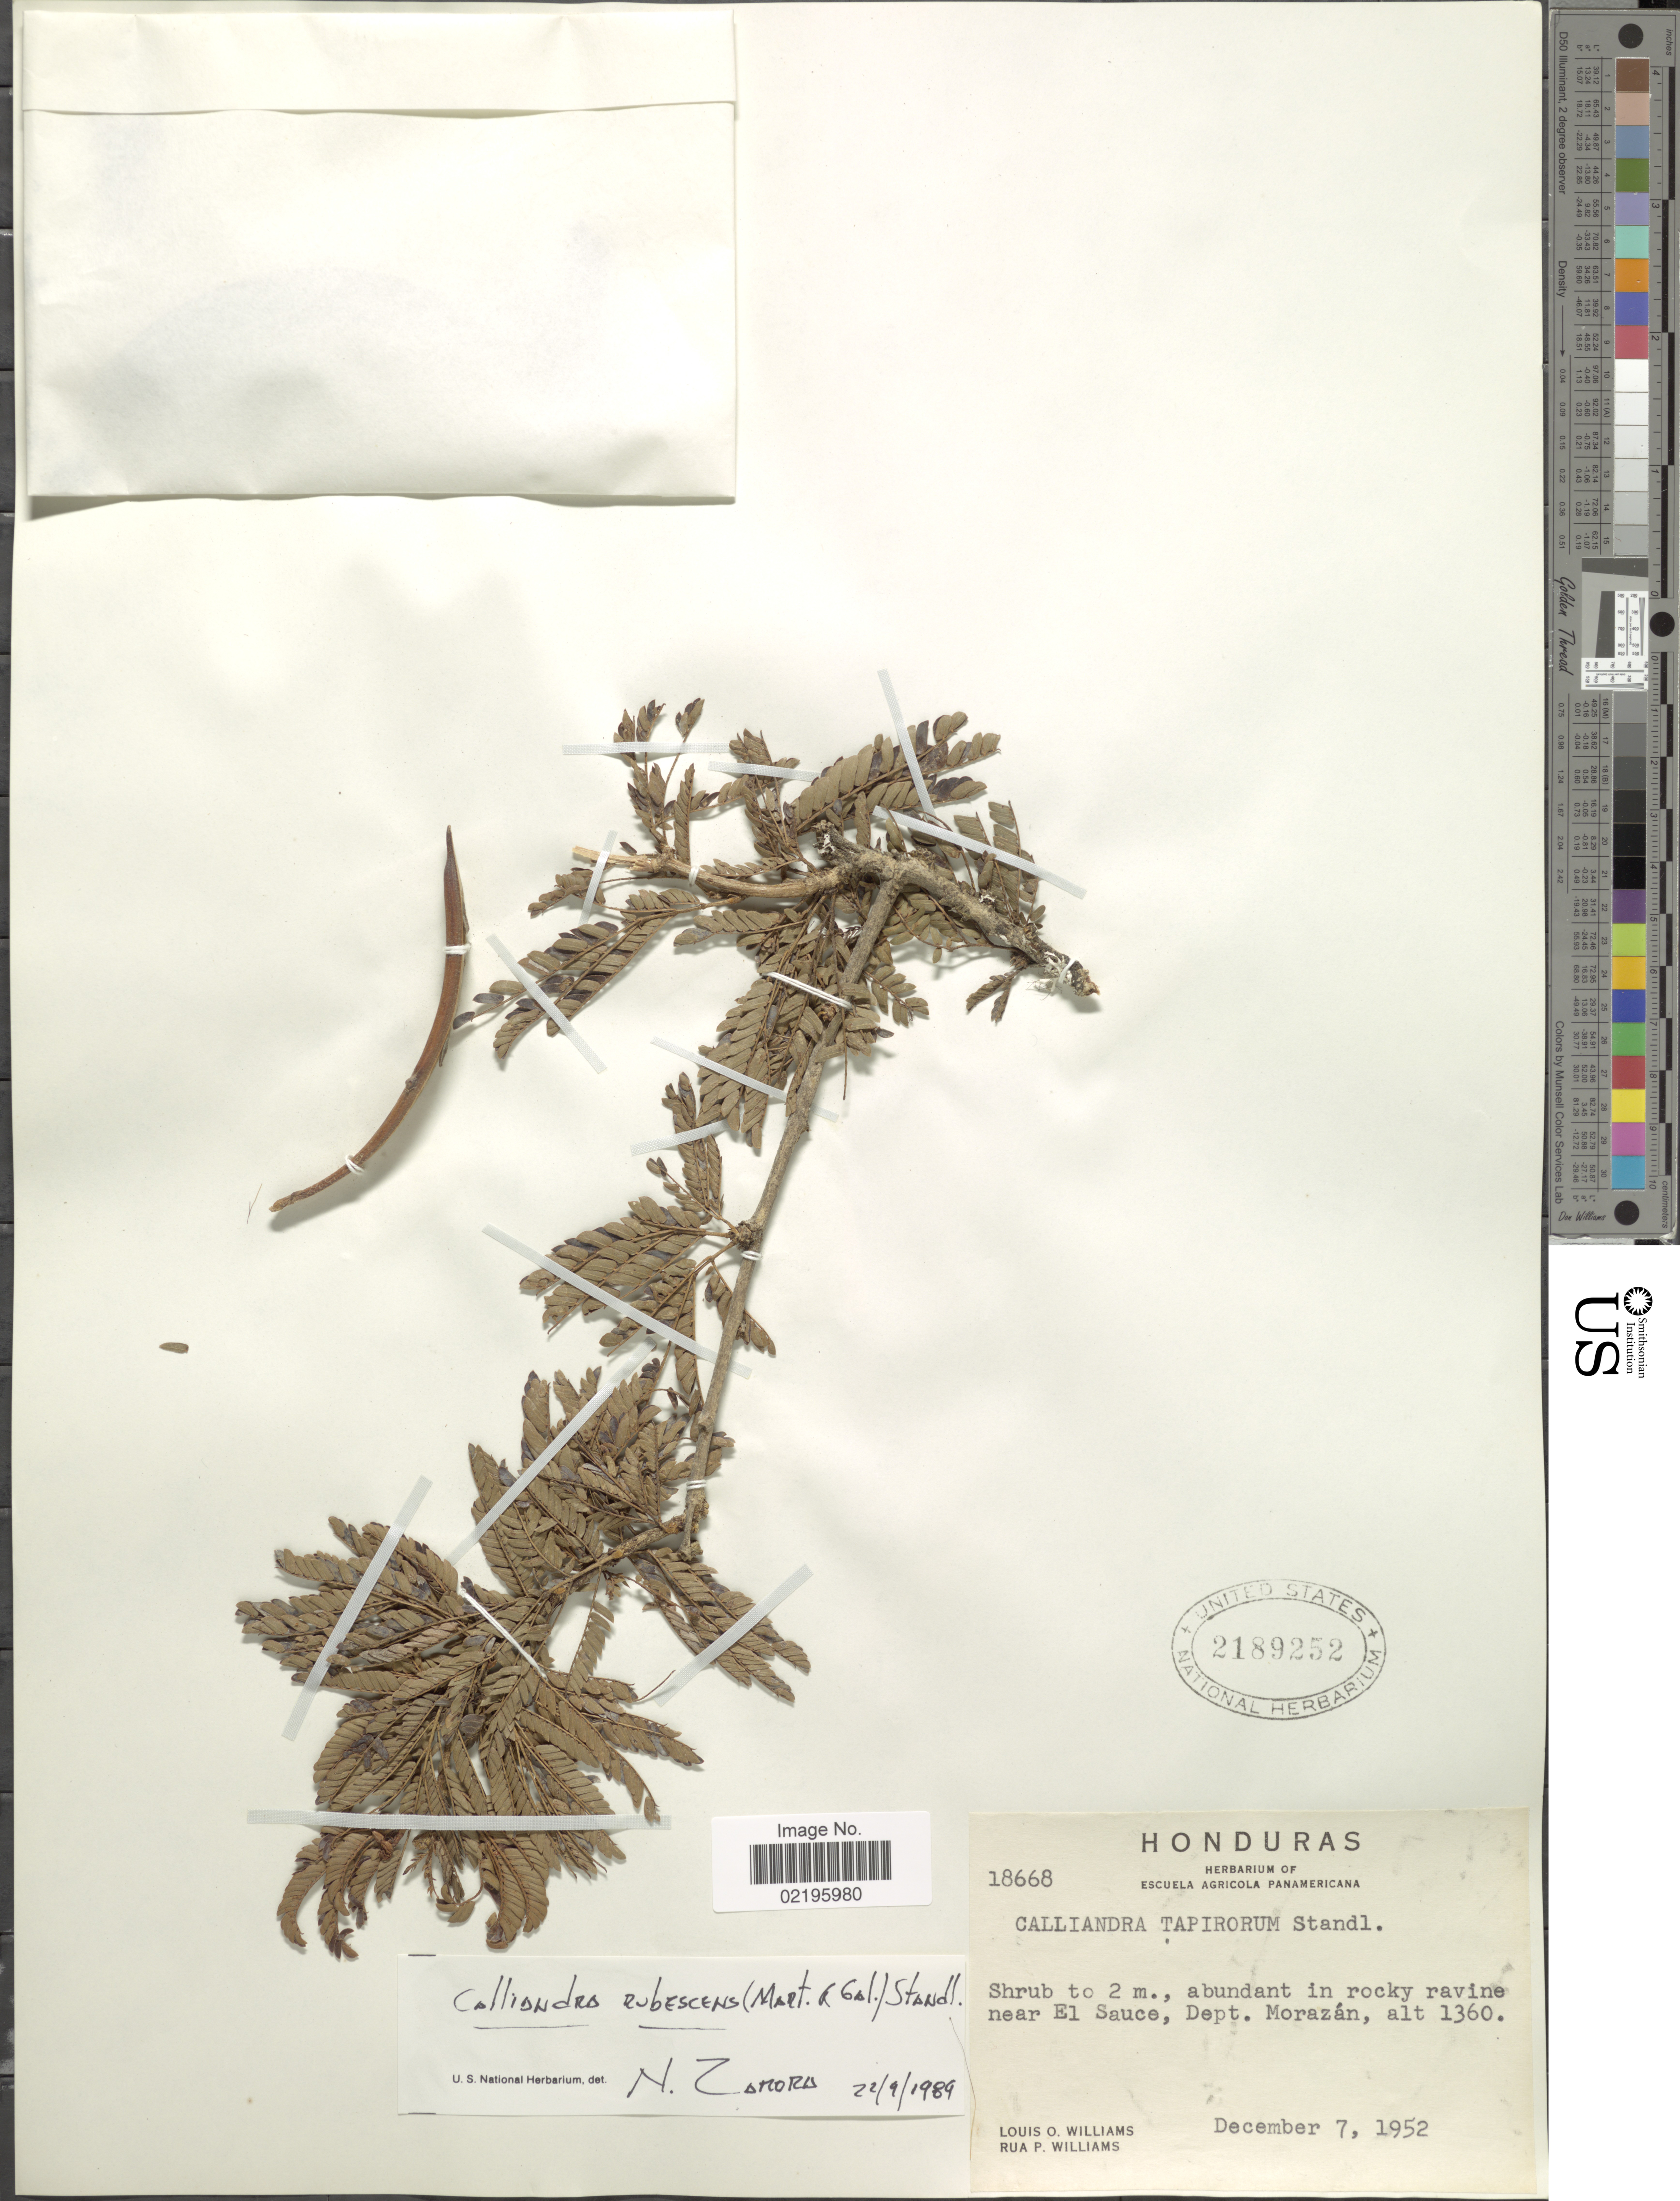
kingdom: Plantae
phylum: Tracheophyta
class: Magnoliopsida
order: Fabales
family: Fabaceae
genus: Calliandra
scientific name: Calliandra rubescens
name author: (M. Martens) Standl.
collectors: L. O. Williams & R. P. Williams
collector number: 18668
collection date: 1952-12-07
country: Honduras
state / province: Fco. Morazán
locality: Abundant in rocky ravine near El Sauce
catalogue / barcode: US 2189252